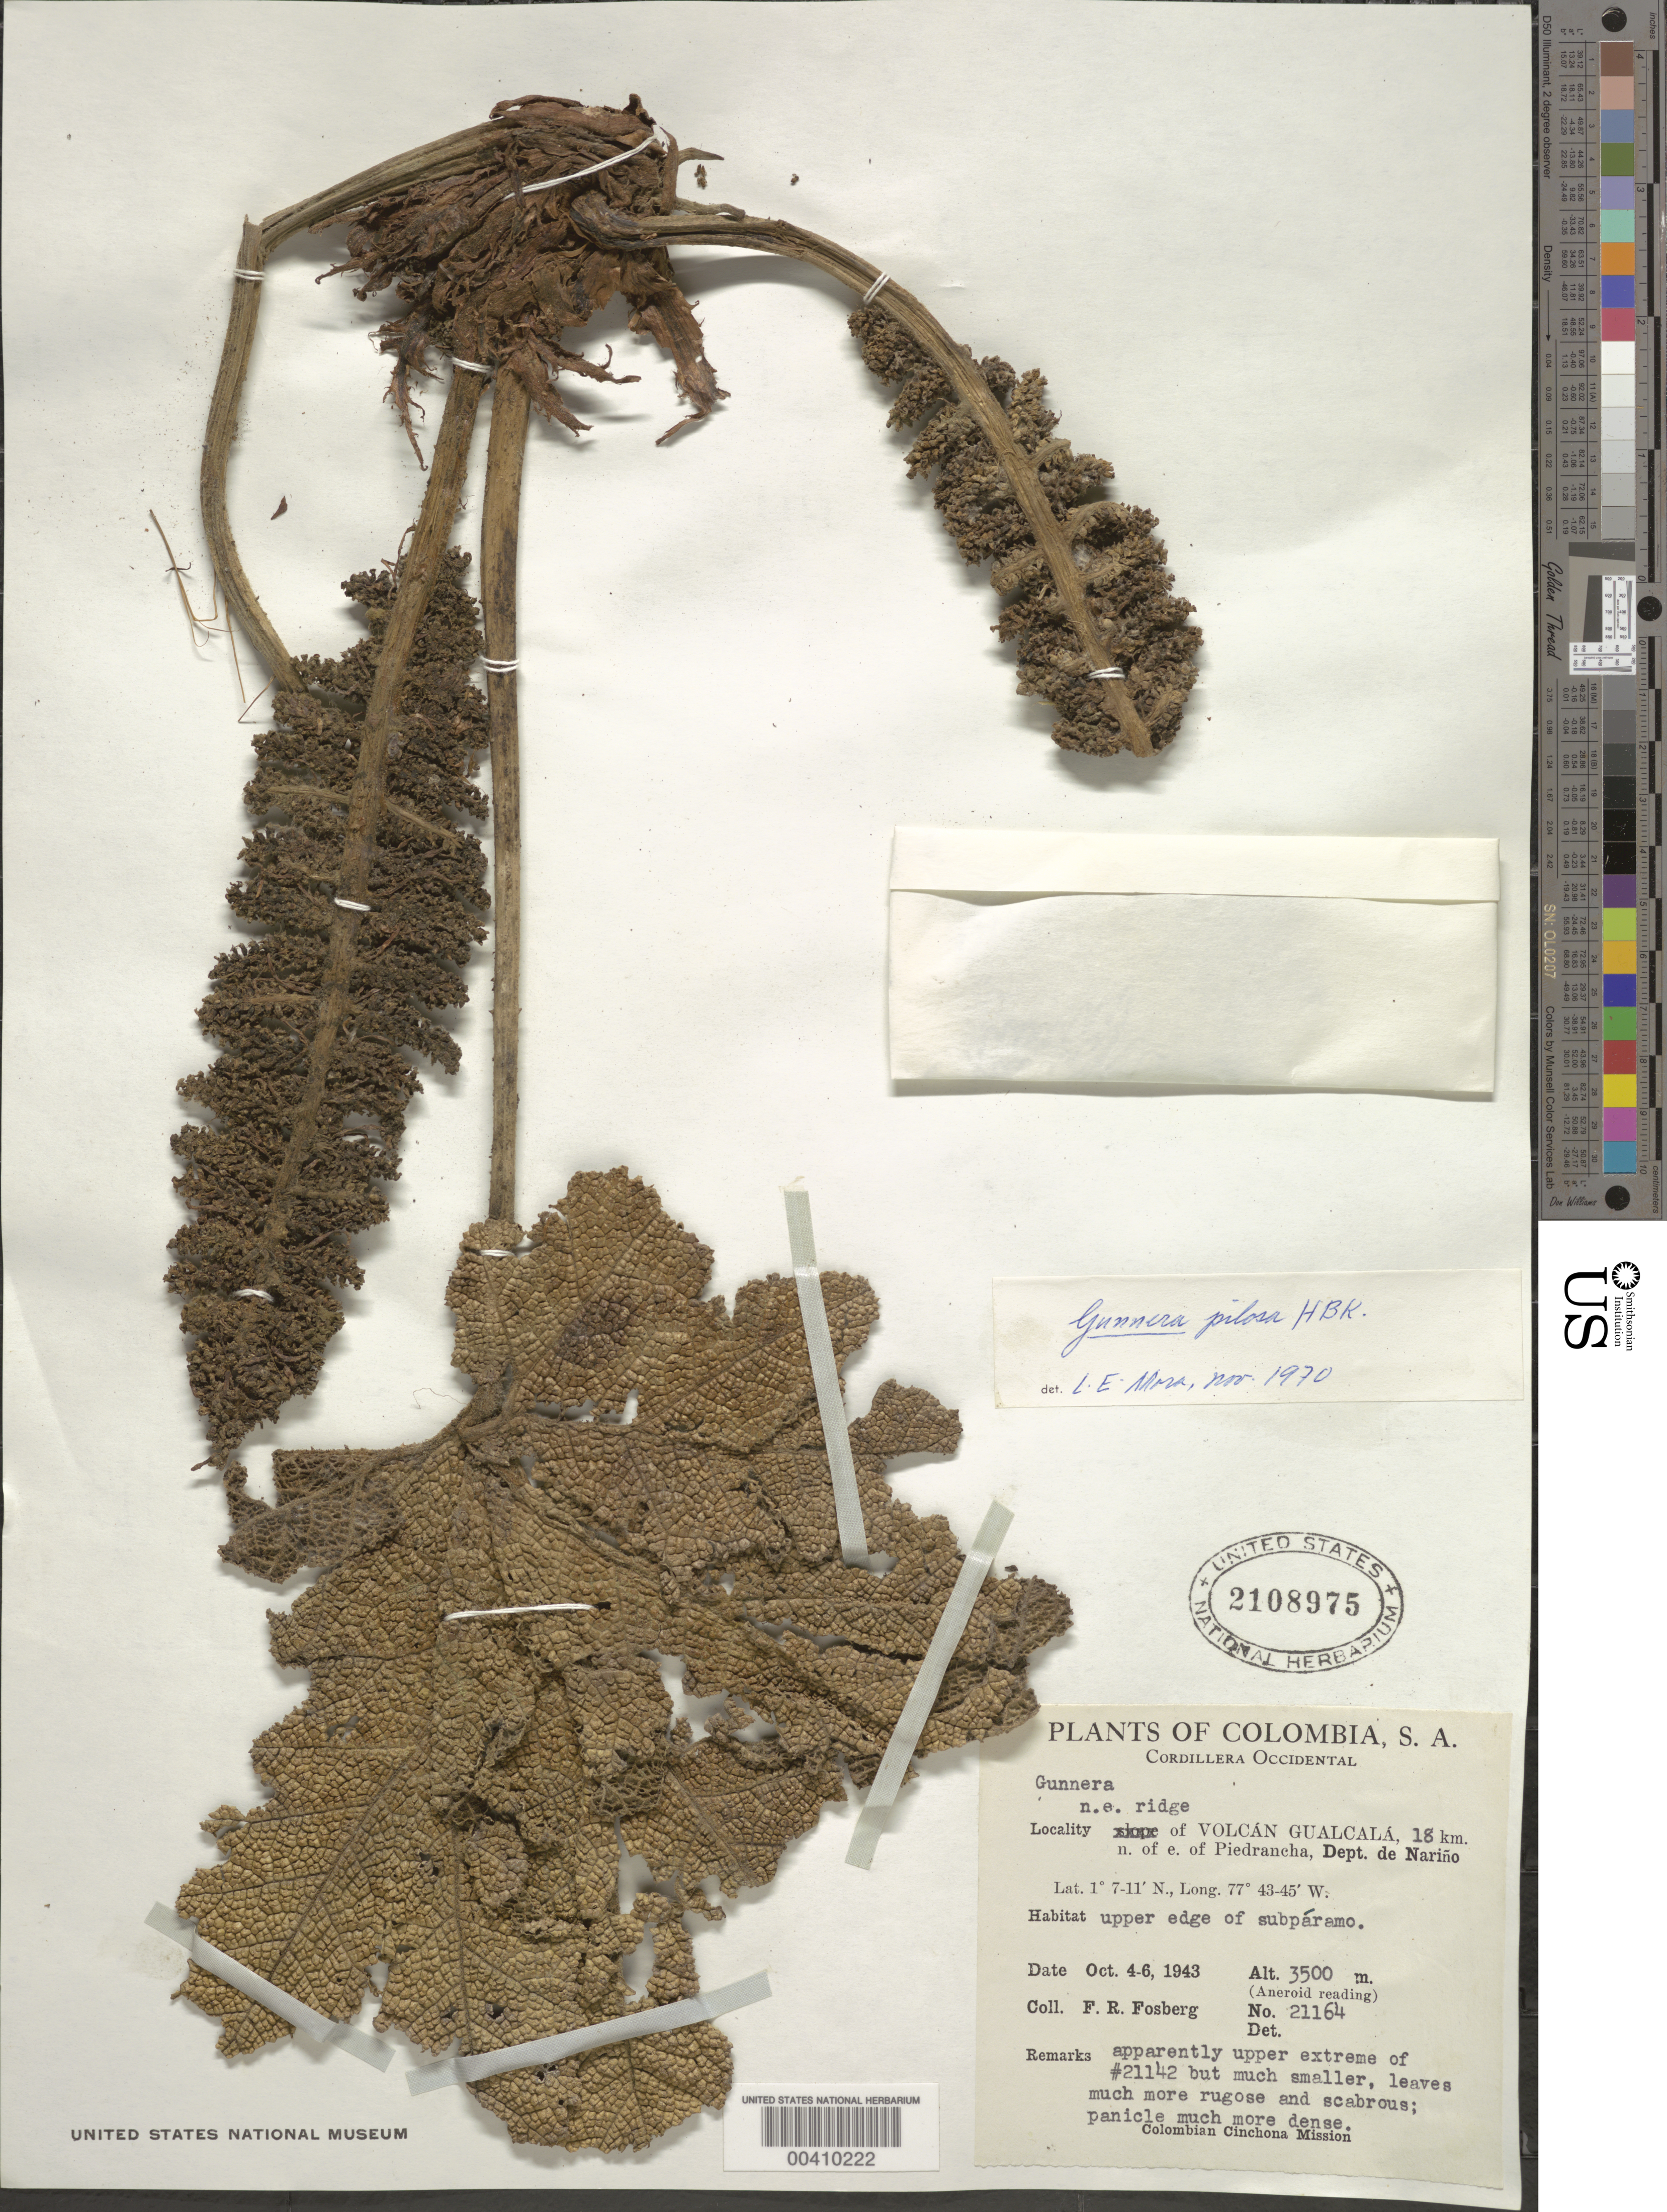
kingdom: Plantae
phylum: Tracheophyta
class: Magnoliopsida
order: Gunnerales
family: Gunneraceae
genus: Gunnera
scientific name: Gunnera pilosa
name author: Kunth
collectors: F. R. Fosberg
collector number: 21164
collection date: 1943-10-04/1943-10-06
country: Colombia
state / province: Nariño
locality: S.A. Cordillera Occidental. N.E. ridge of Volcán Gualcalá, 18 km. n. of e. of Piedrancha, Dept. de Nariño.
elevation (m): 3500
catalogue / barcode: US 2108975